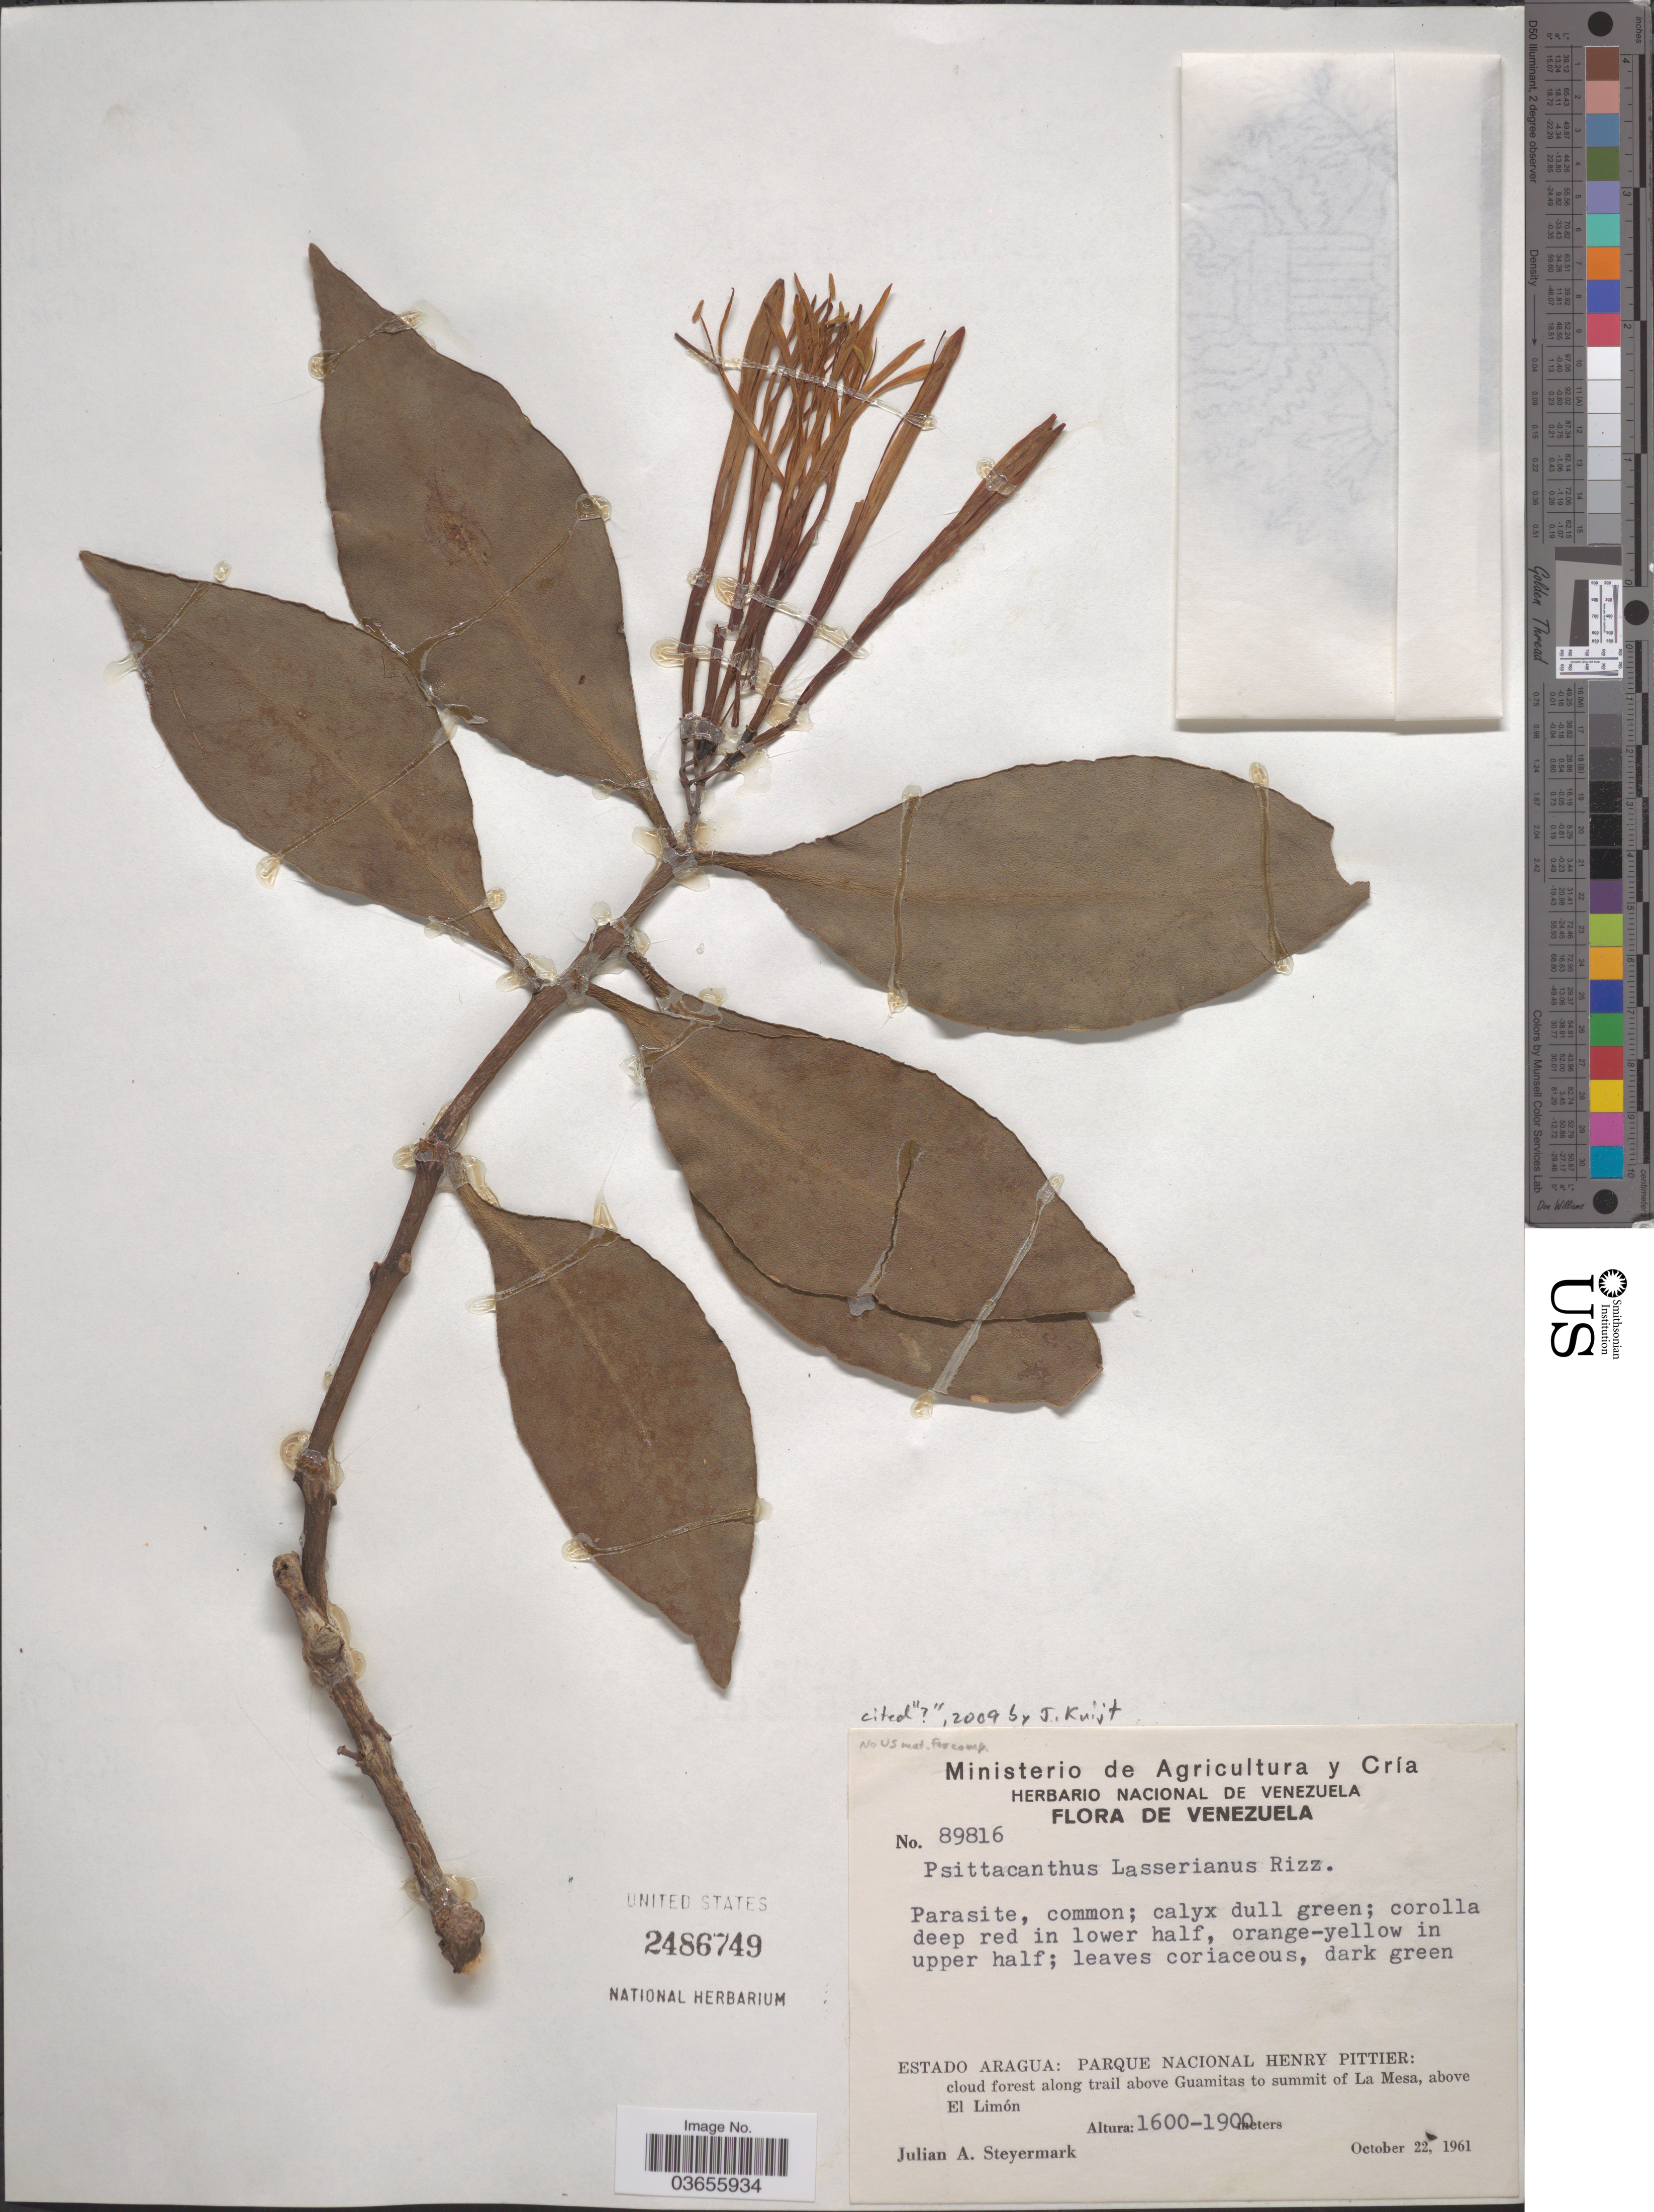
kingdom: Plantae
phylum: Tracheophyta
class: Magnoliopsida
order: Santalales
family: Loranthaceae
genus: Psittacanthus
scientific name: Psittacanthus lasserianus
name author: Rizzini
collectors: J. Steyermark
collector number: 89816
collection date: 1961-10-22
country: Venezuela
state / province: Aragua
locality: Parque Nacional Henry Pittier: cloud forest along trail above Guamitas to summit of La Mesa, above El Limón.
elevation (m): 1600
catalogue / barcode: US 2486749